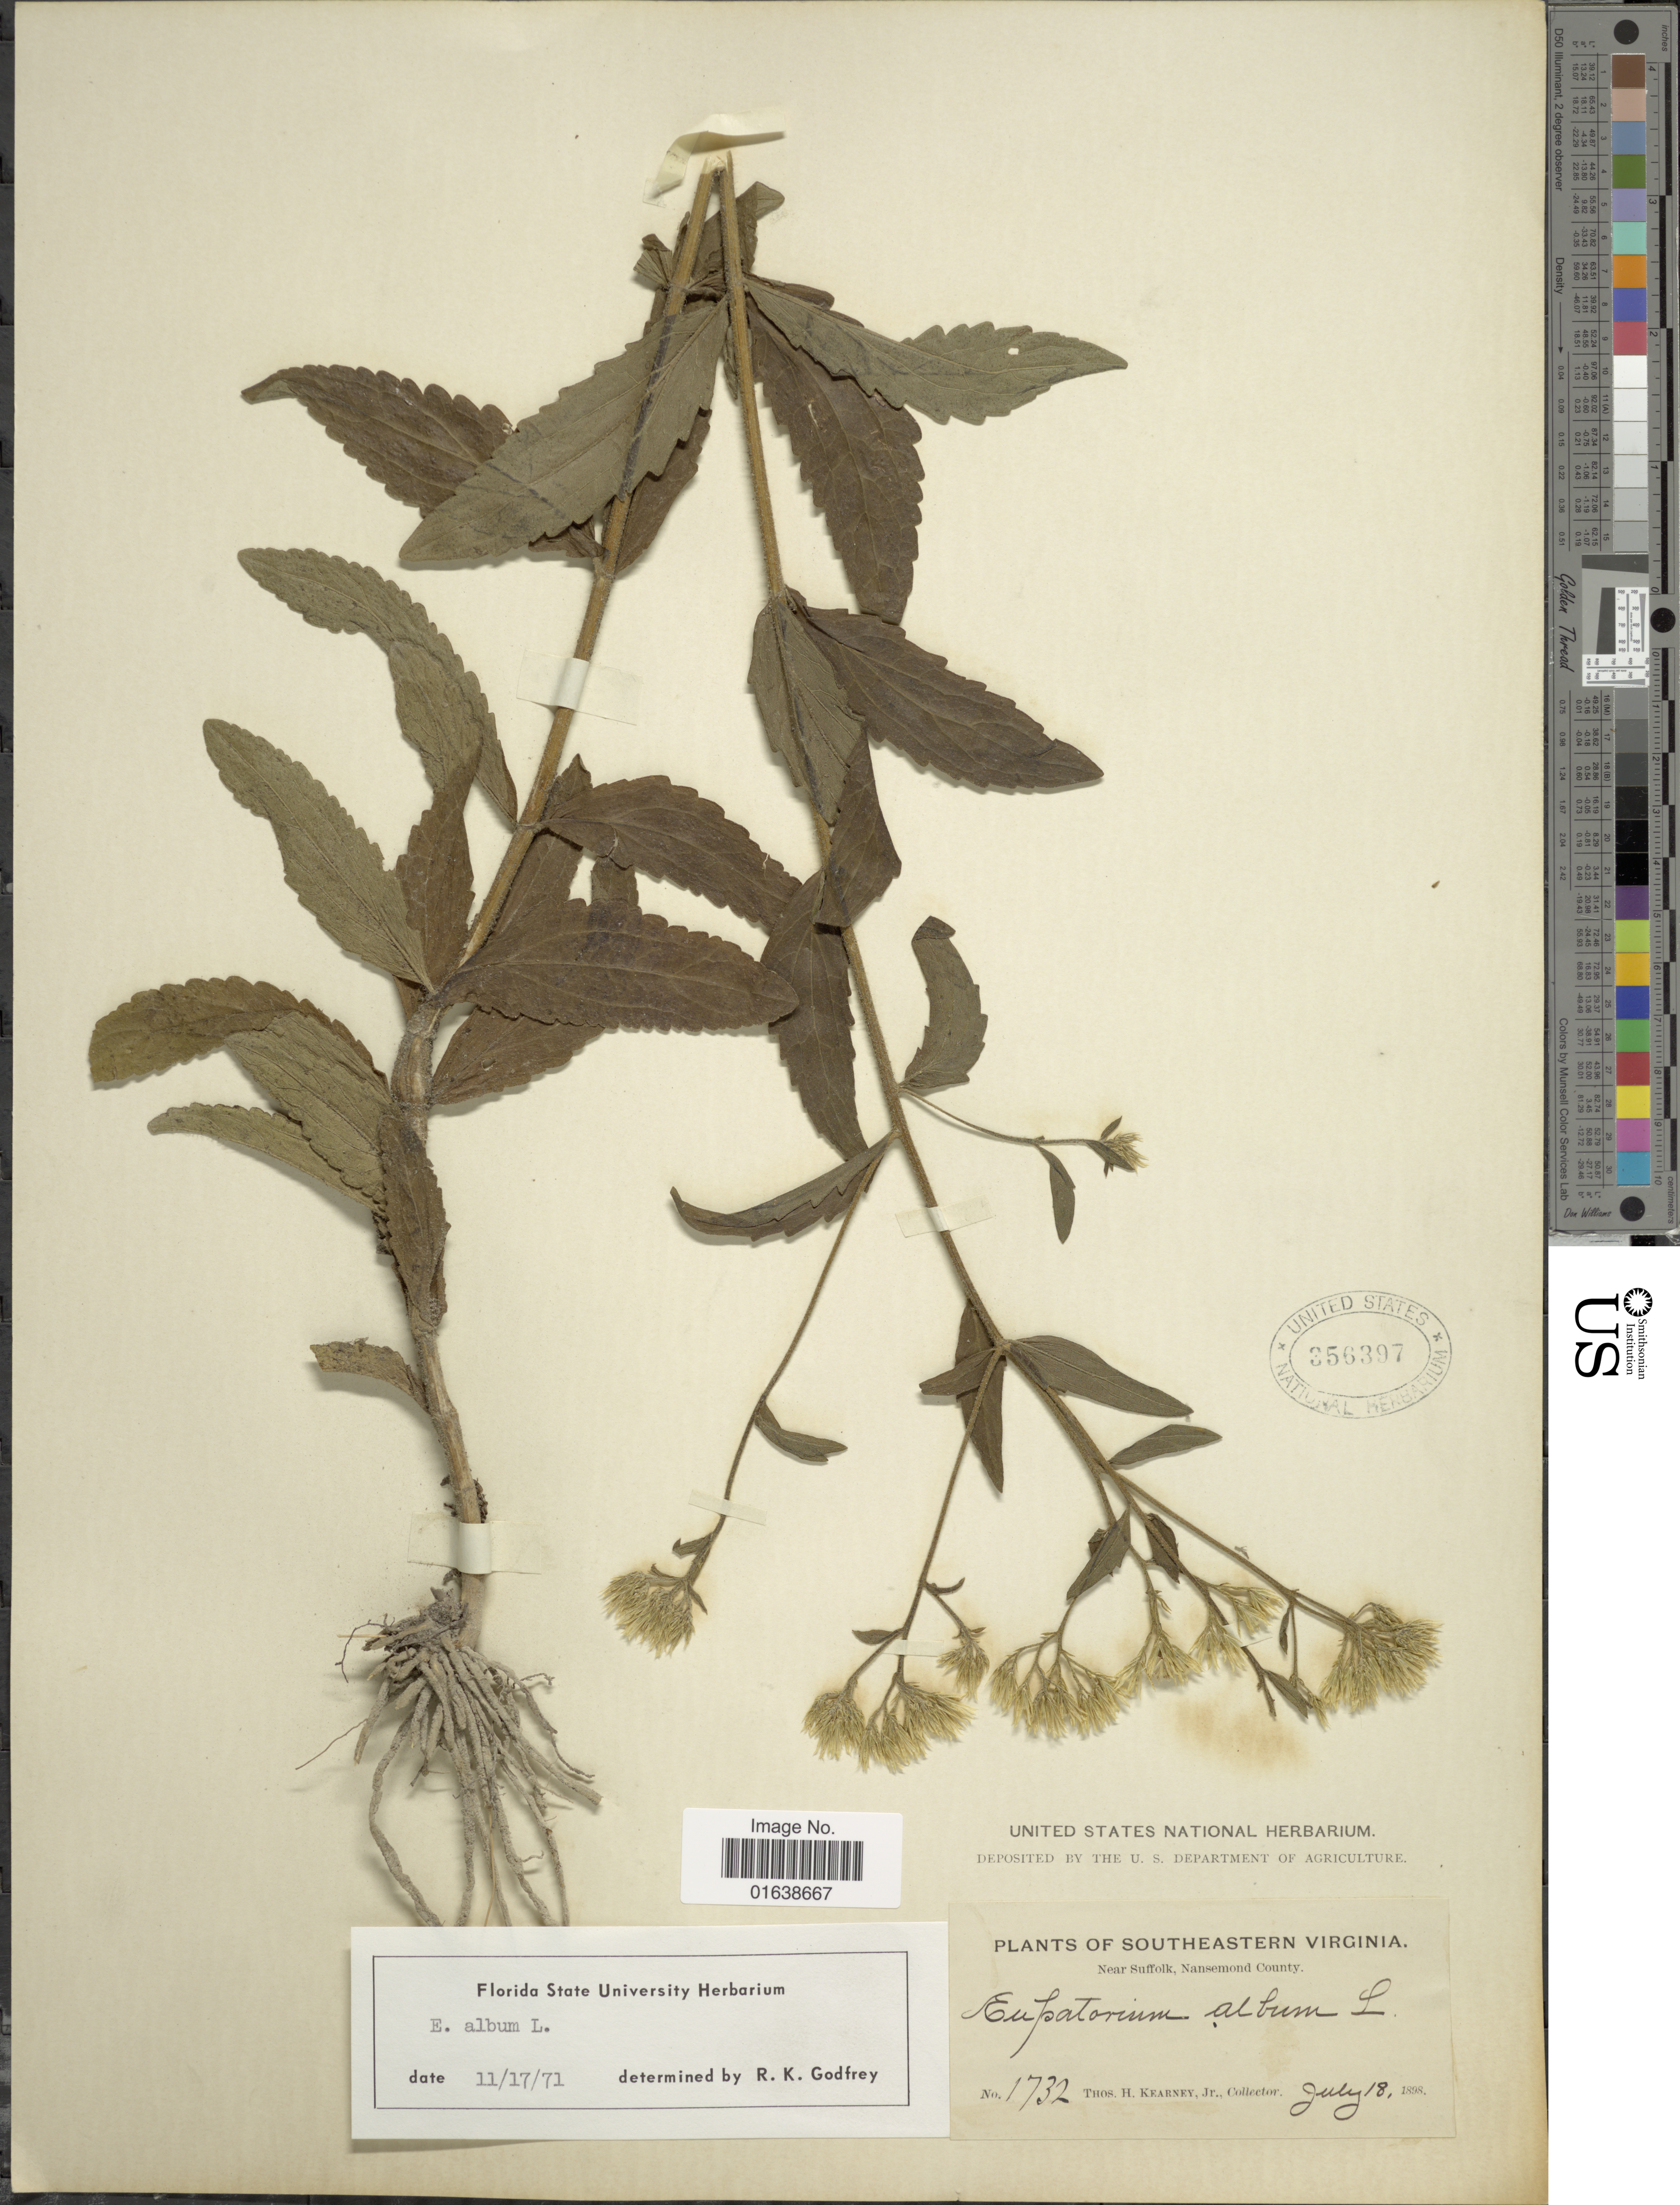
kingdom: Plantae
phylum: Tracheophyta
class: Magnoliopsida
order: Asterales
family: Asteraceae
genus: Eupatorium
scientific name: Eupatorium album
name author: L.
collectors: T. H. Kearney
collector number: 1732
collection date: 1898-07-18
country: United States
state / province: Virginia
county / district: City of Suffolk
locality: Southeastern Virginia. Near Suffolk, Nansemond County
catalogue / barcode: US 356397